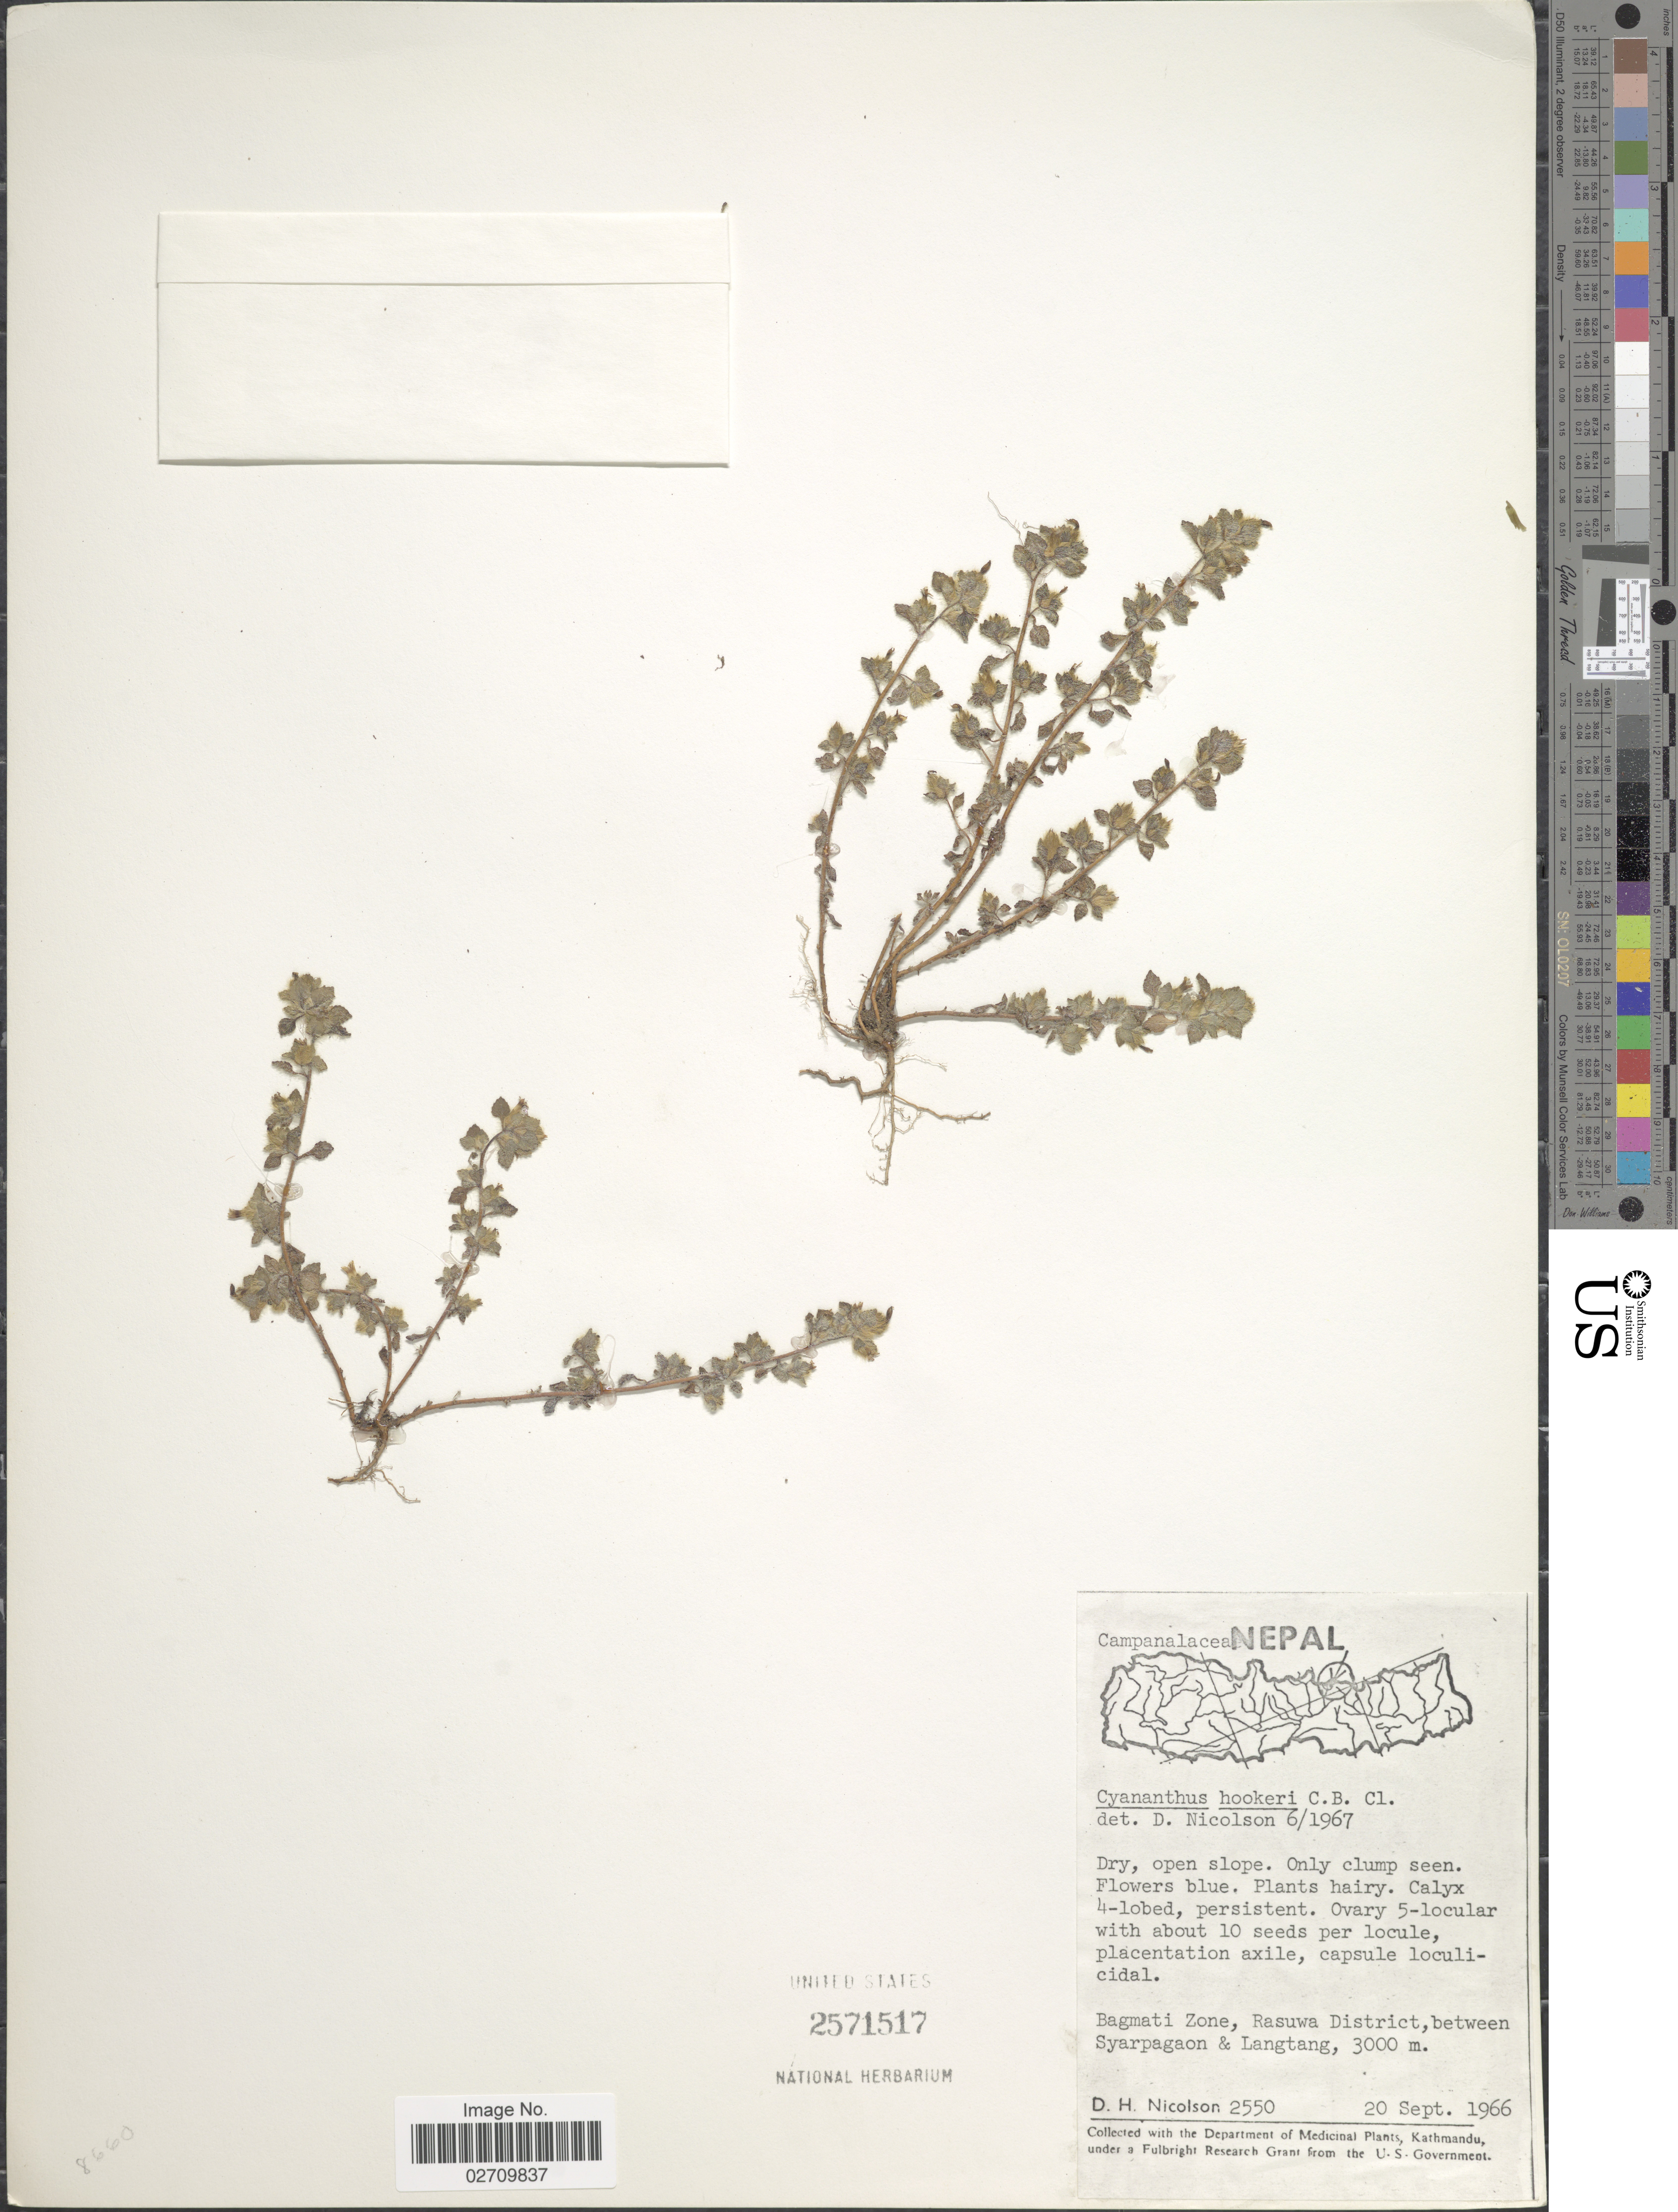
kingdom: Plantae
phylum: Tracheophyta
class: Magnoliopsida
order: Asterales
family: Campanulaceae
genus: Cyananthus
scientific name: Cyananthus hookeri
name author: C.B. Clarke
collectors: D. H. Nicolson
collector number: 2550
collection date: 1966-09-20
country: Nepal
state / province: Bagmati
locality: Bagmati Zone, Rasuwa District, between Syarpagaon & Langtang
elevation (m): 3000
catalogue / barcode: US 2571517